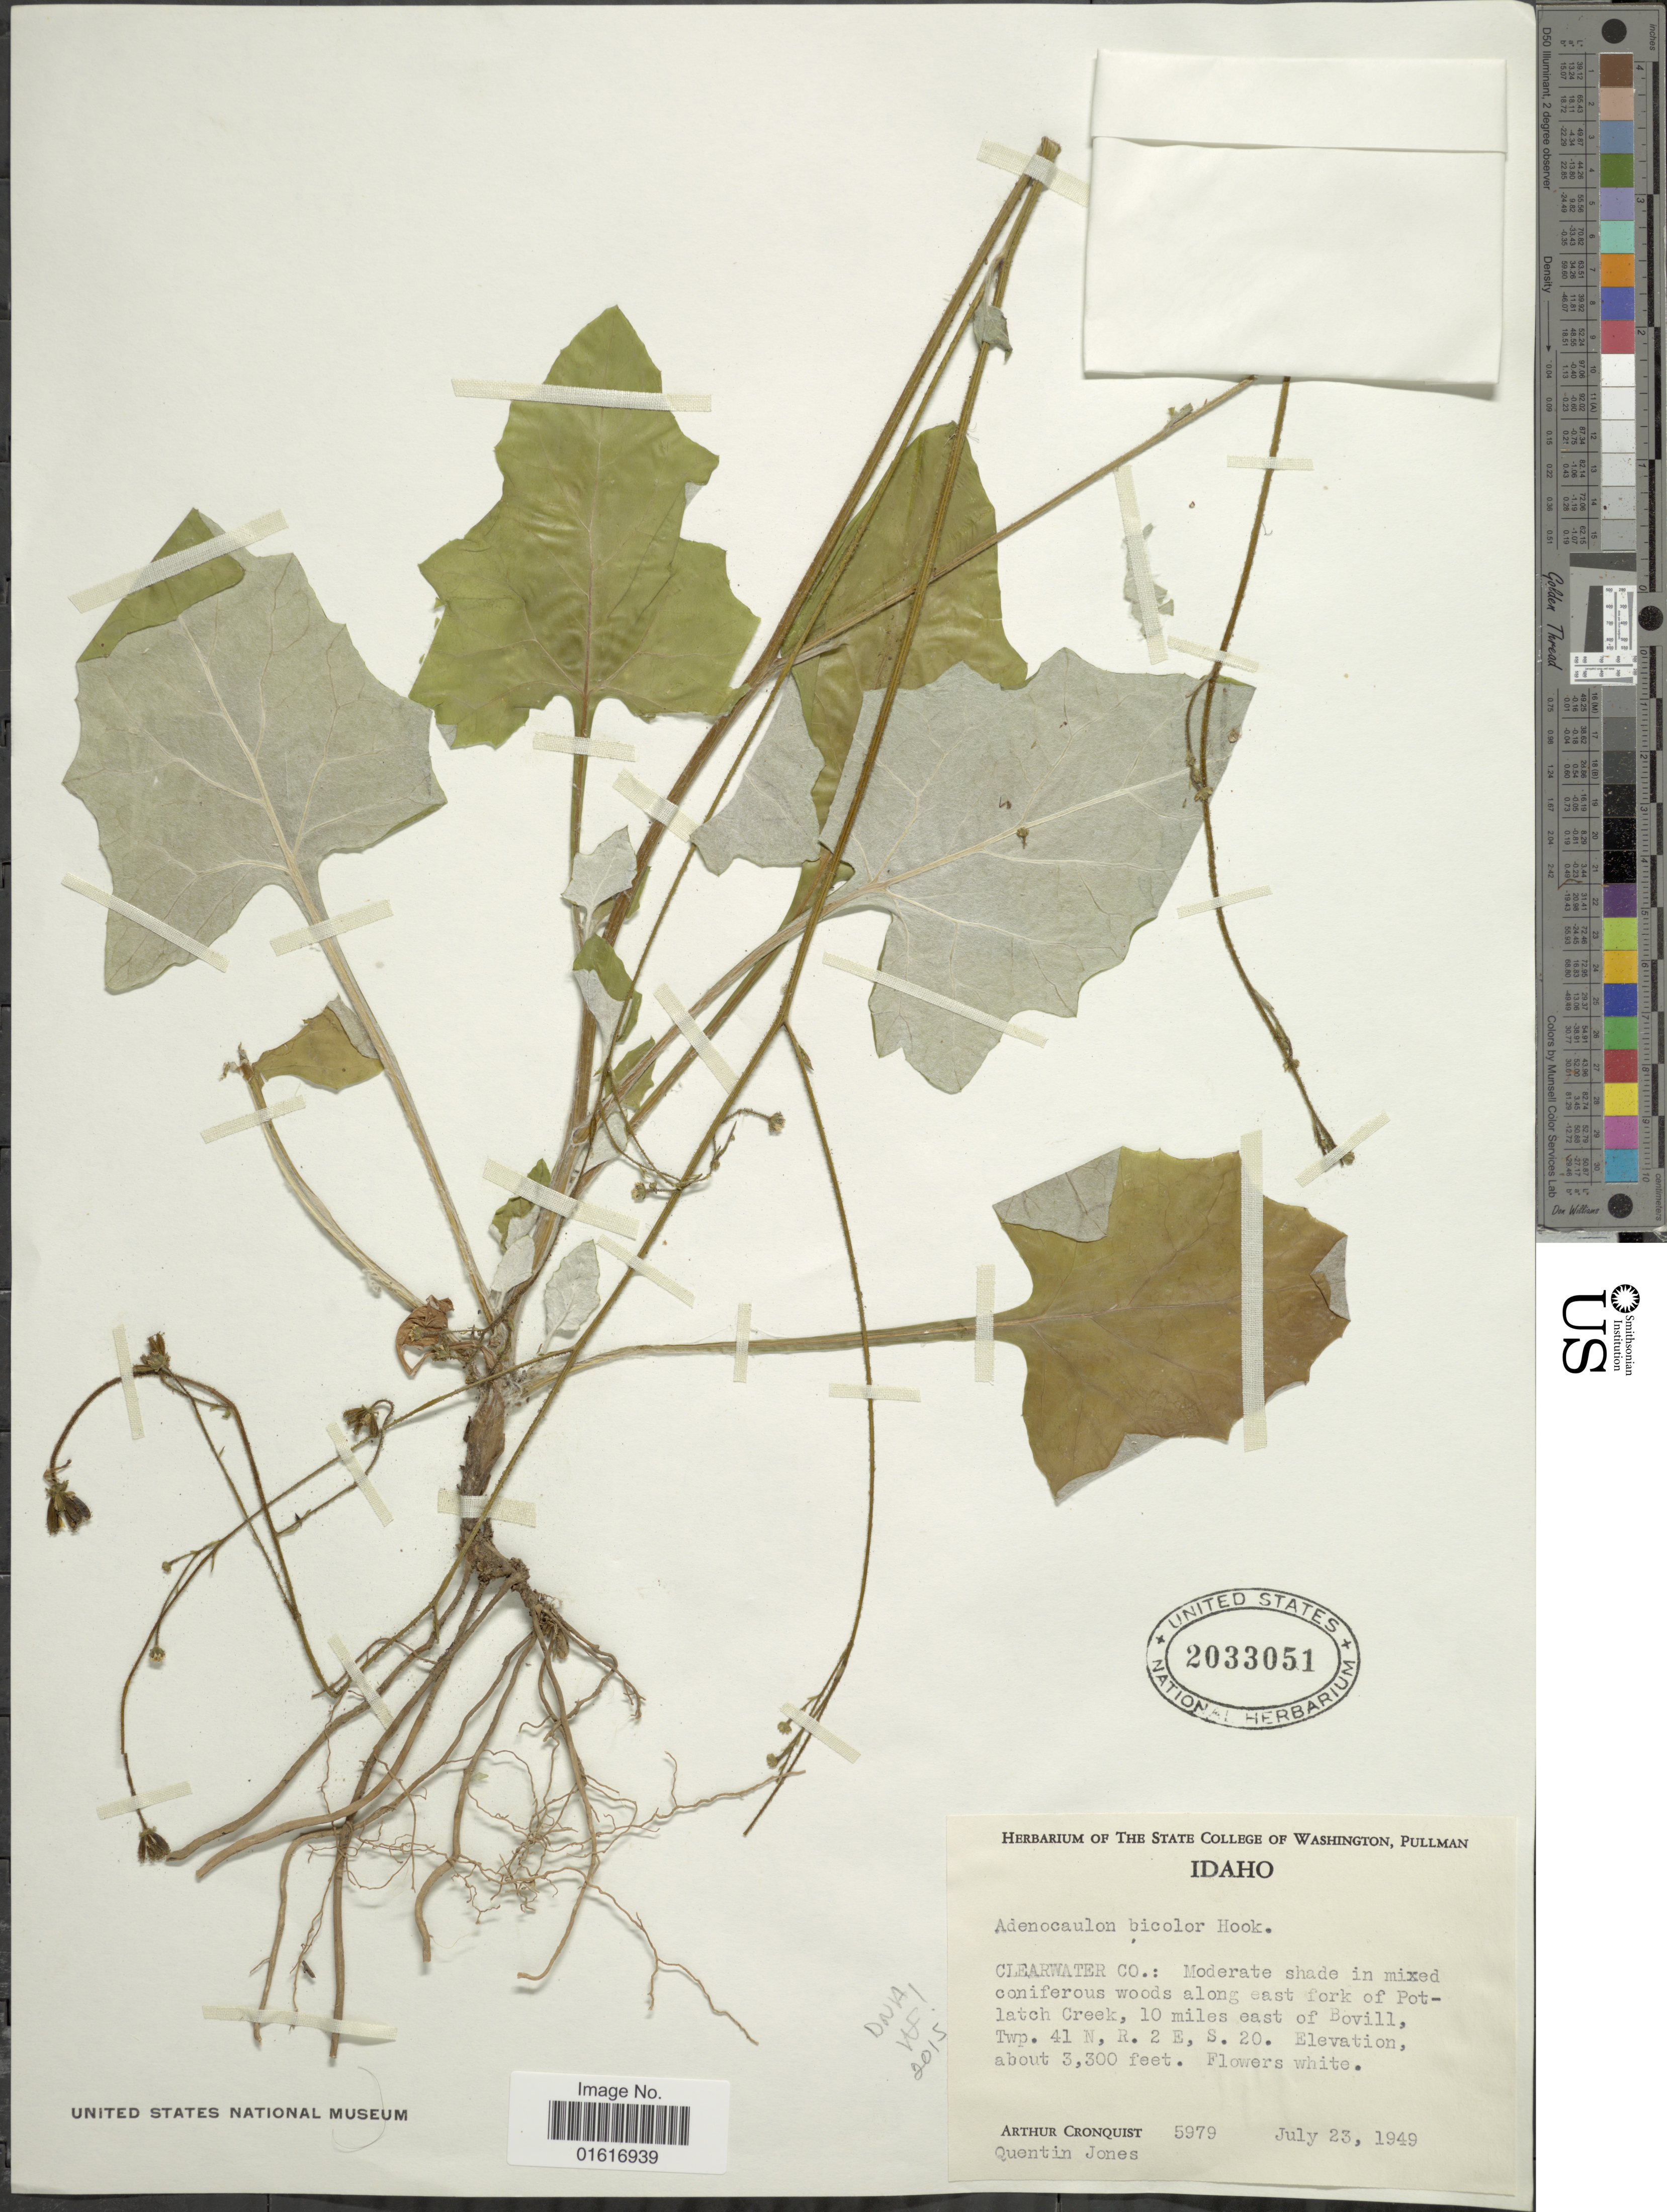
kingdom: Plantae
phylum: Tracheophyta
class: Magnoliopsida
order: Asterales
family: Asteraceae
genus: Adenocaulon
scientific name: Adenocaulon bicolor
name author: Hook.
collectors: A. J. Cronquist & Q. Jones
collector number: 5979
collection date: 1949-07-23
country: United States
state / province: Idaho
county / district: Clearwater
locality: Moderate shade in mixed coniferous woods along east Fork of Potlatch Creek, 10 miles east of Bovill, Twp. 41N, R. 2 E., S. 20.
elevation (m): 1006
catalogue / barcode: US 2033051